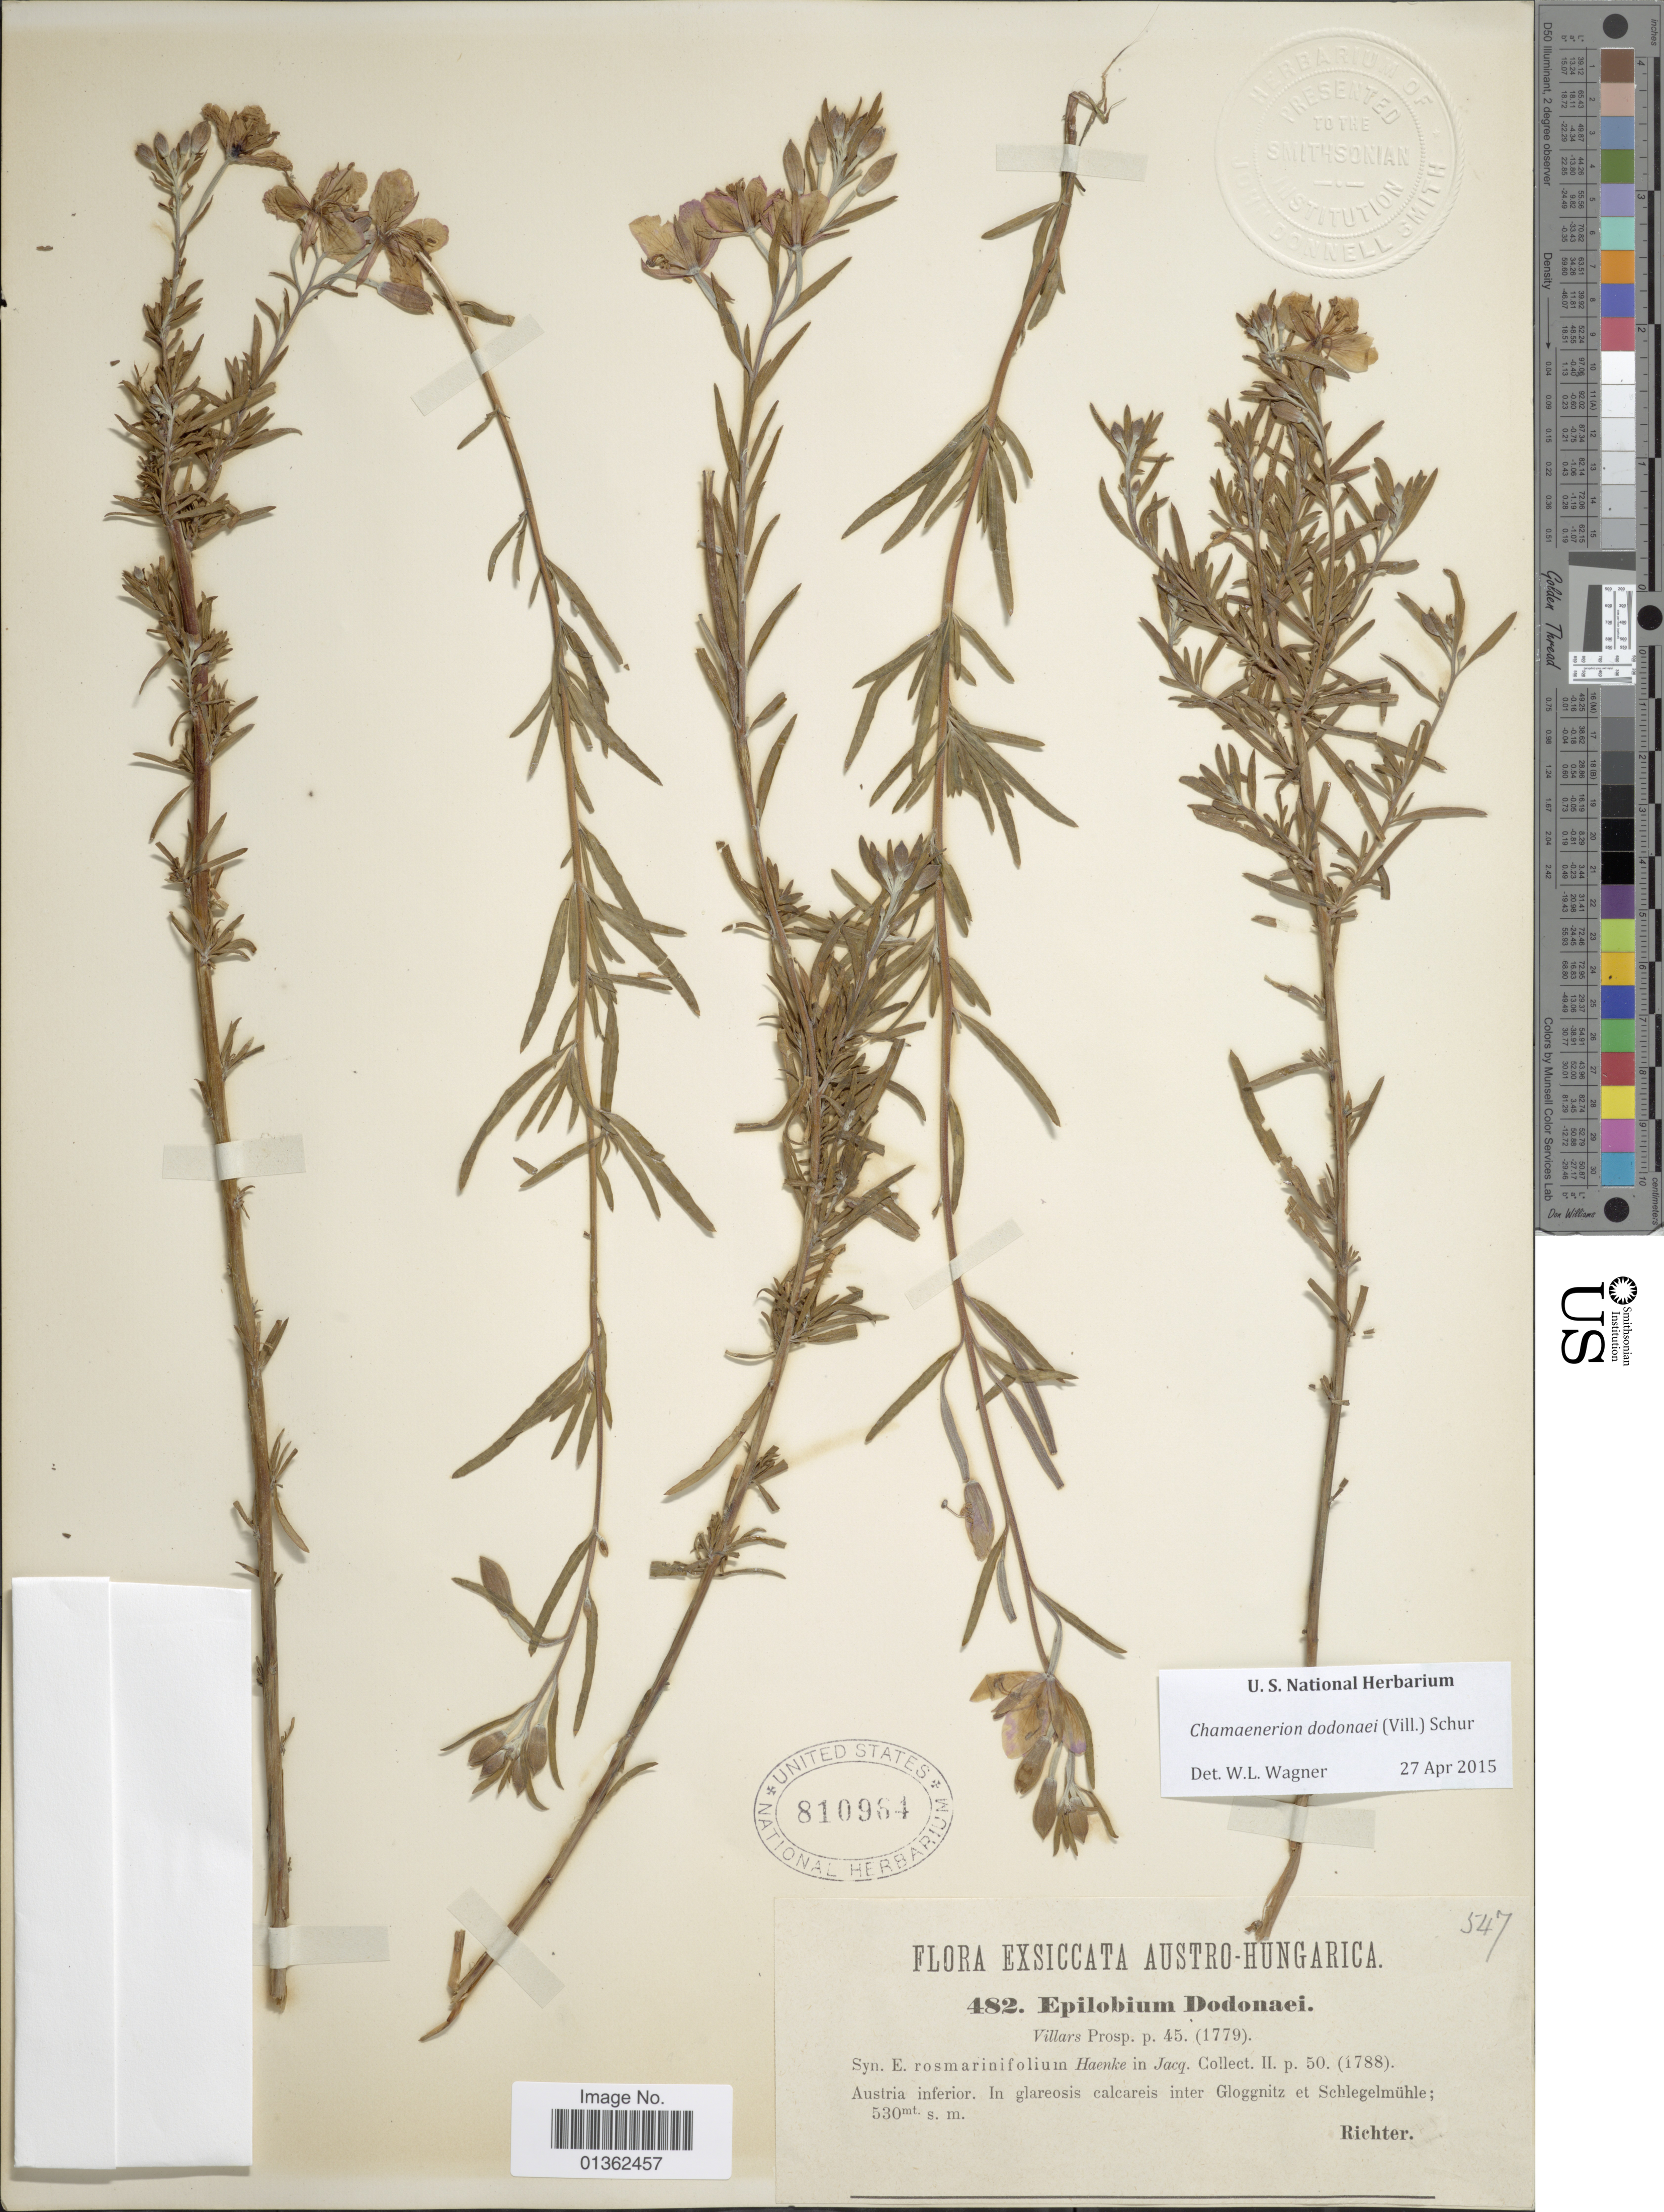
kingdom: Plantae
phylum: Tracheophyta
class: Magnoliopsida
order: Myrtales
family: Onagraceae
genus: Chamaenerion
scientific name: Chamaenerion dodonaei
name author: (Vill.) Schur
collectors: -- Richter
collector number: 482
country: Austria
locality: Austro-Hungarica, Austria inferior, In glareosis calcareis inter Gloggnitz et Schlegelmühle.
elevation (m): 530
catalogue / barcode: US 810984